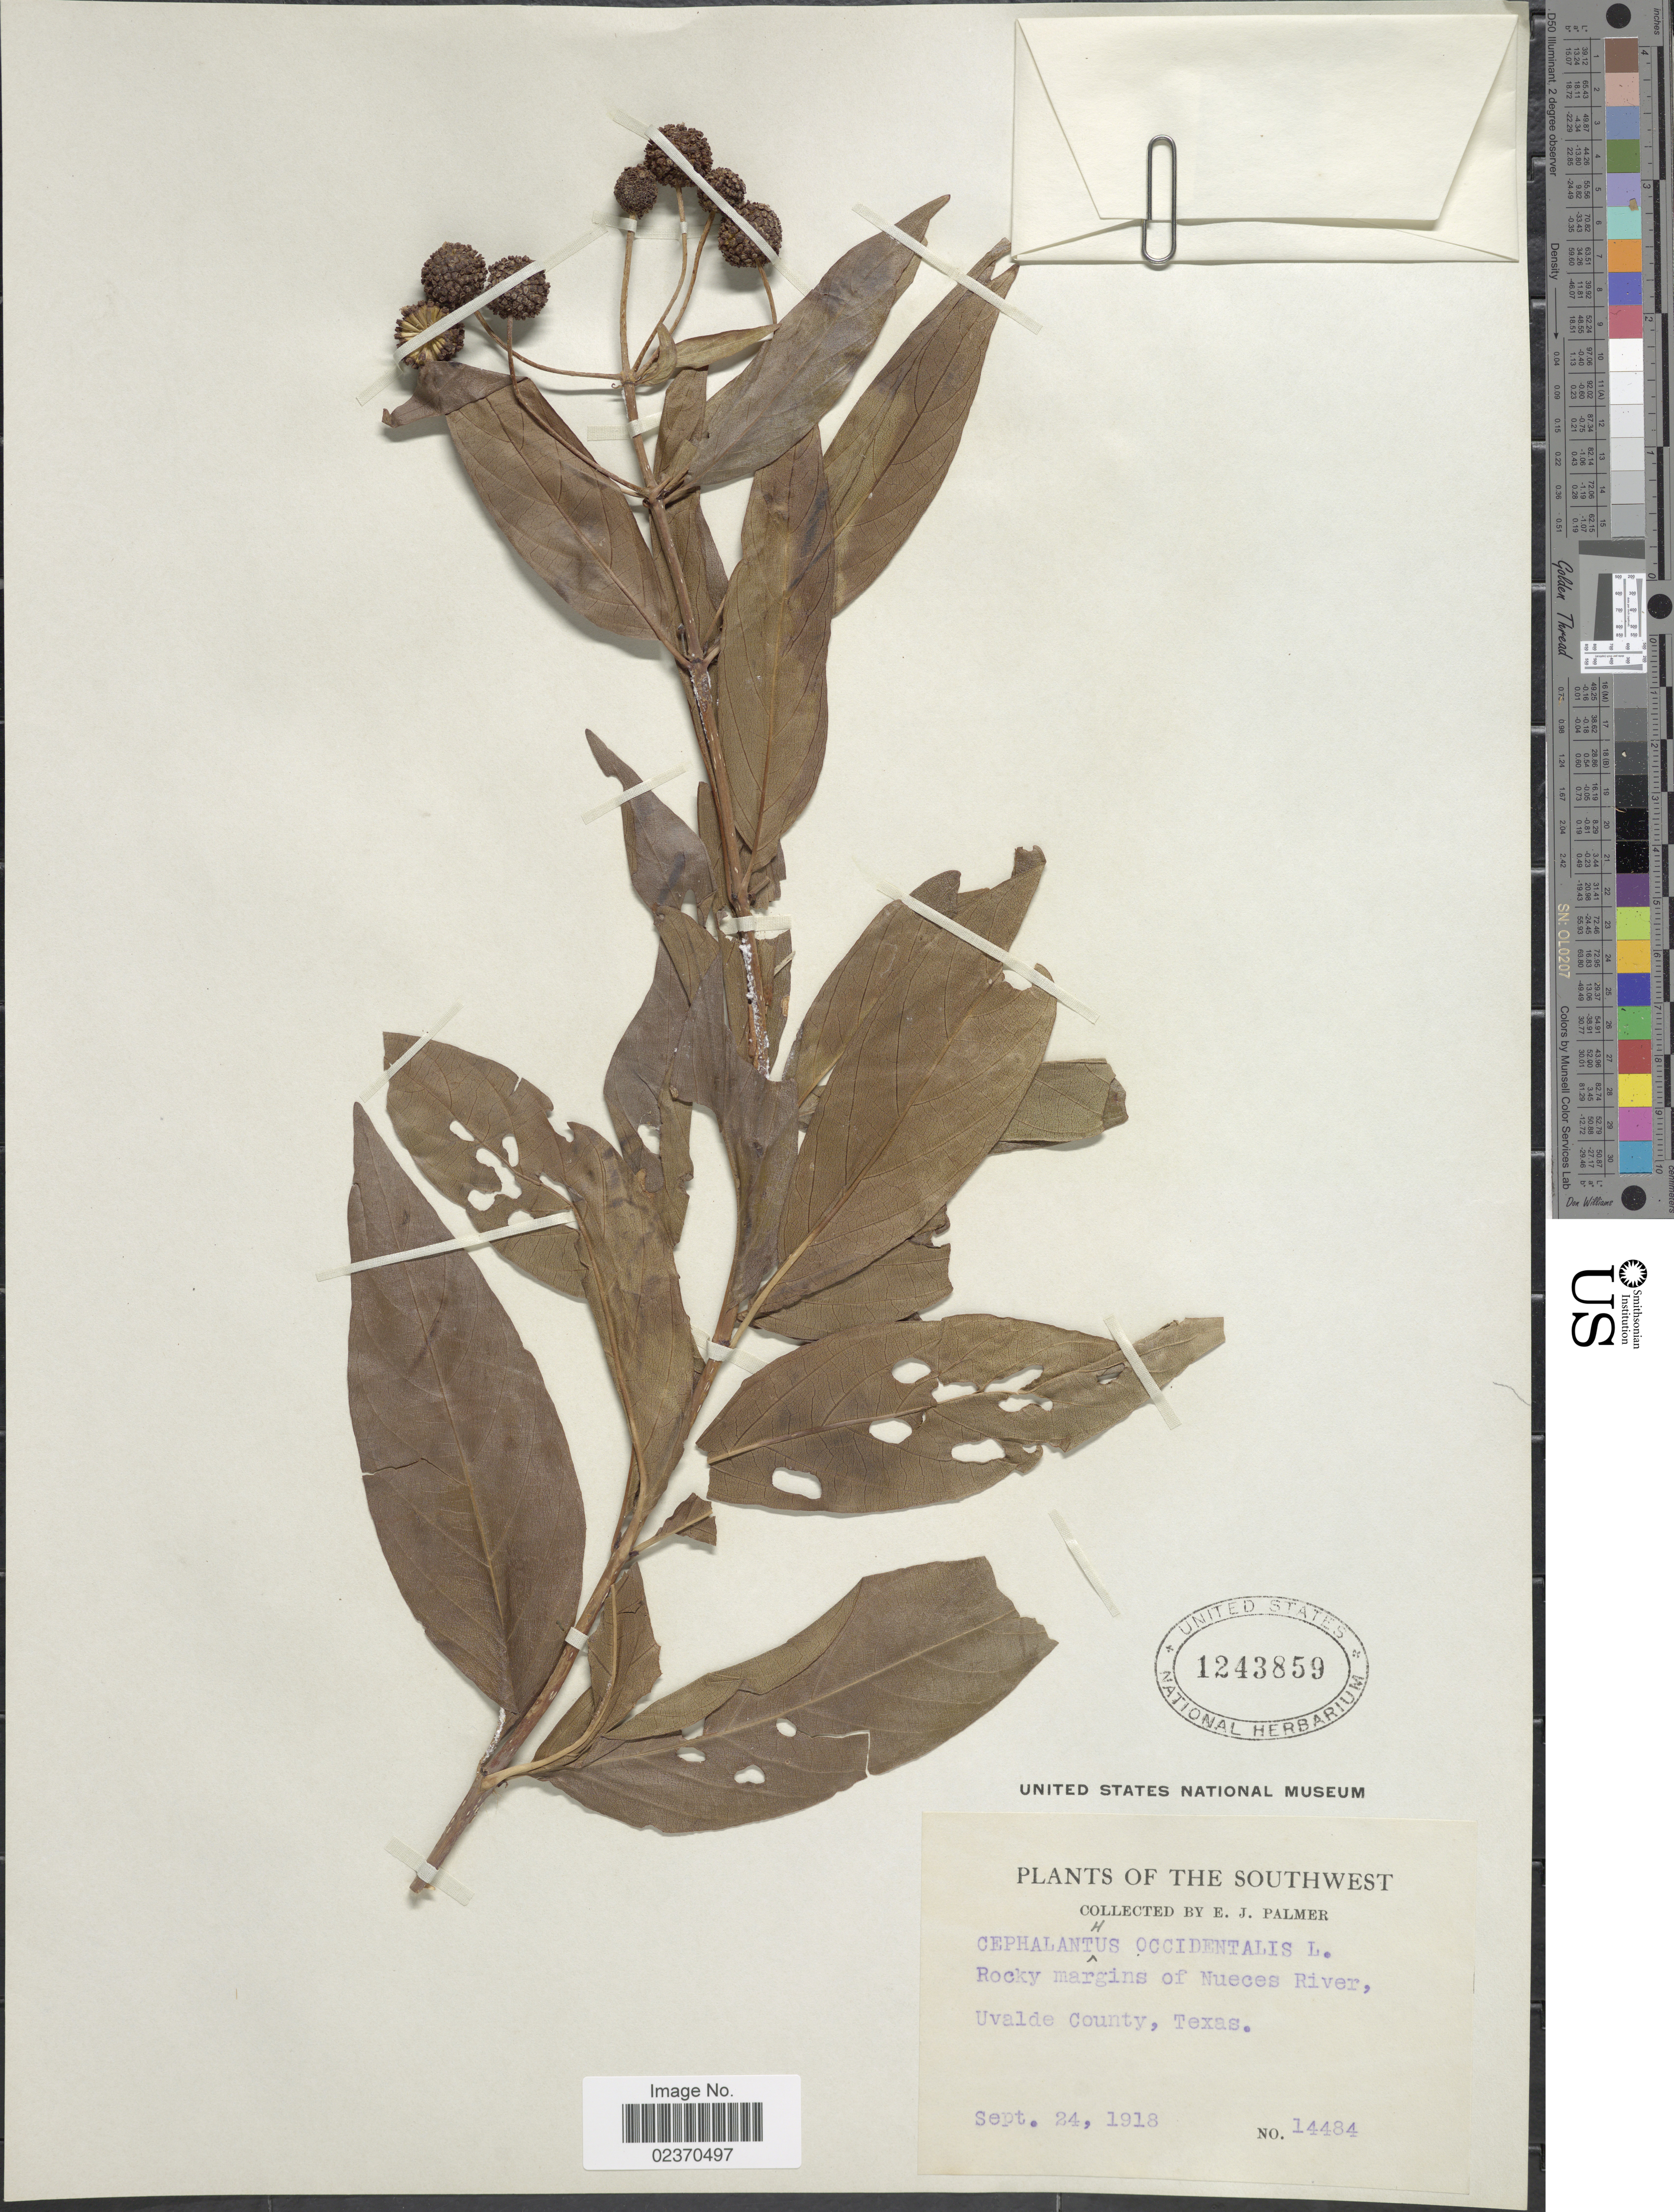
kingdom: Plantae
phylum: Tracheophyta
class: Magnoliopsida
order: Gentianales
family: Rubiaceae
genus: Cephalanthus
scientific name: Cephalanthus occidentalis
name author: L.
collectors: E. J. Palmer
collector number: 14484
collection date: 1918-09-24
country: United States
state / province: Texas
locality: Southwest. Rocky margins of Nueces River, Uvalde County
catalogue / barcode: US 1243859